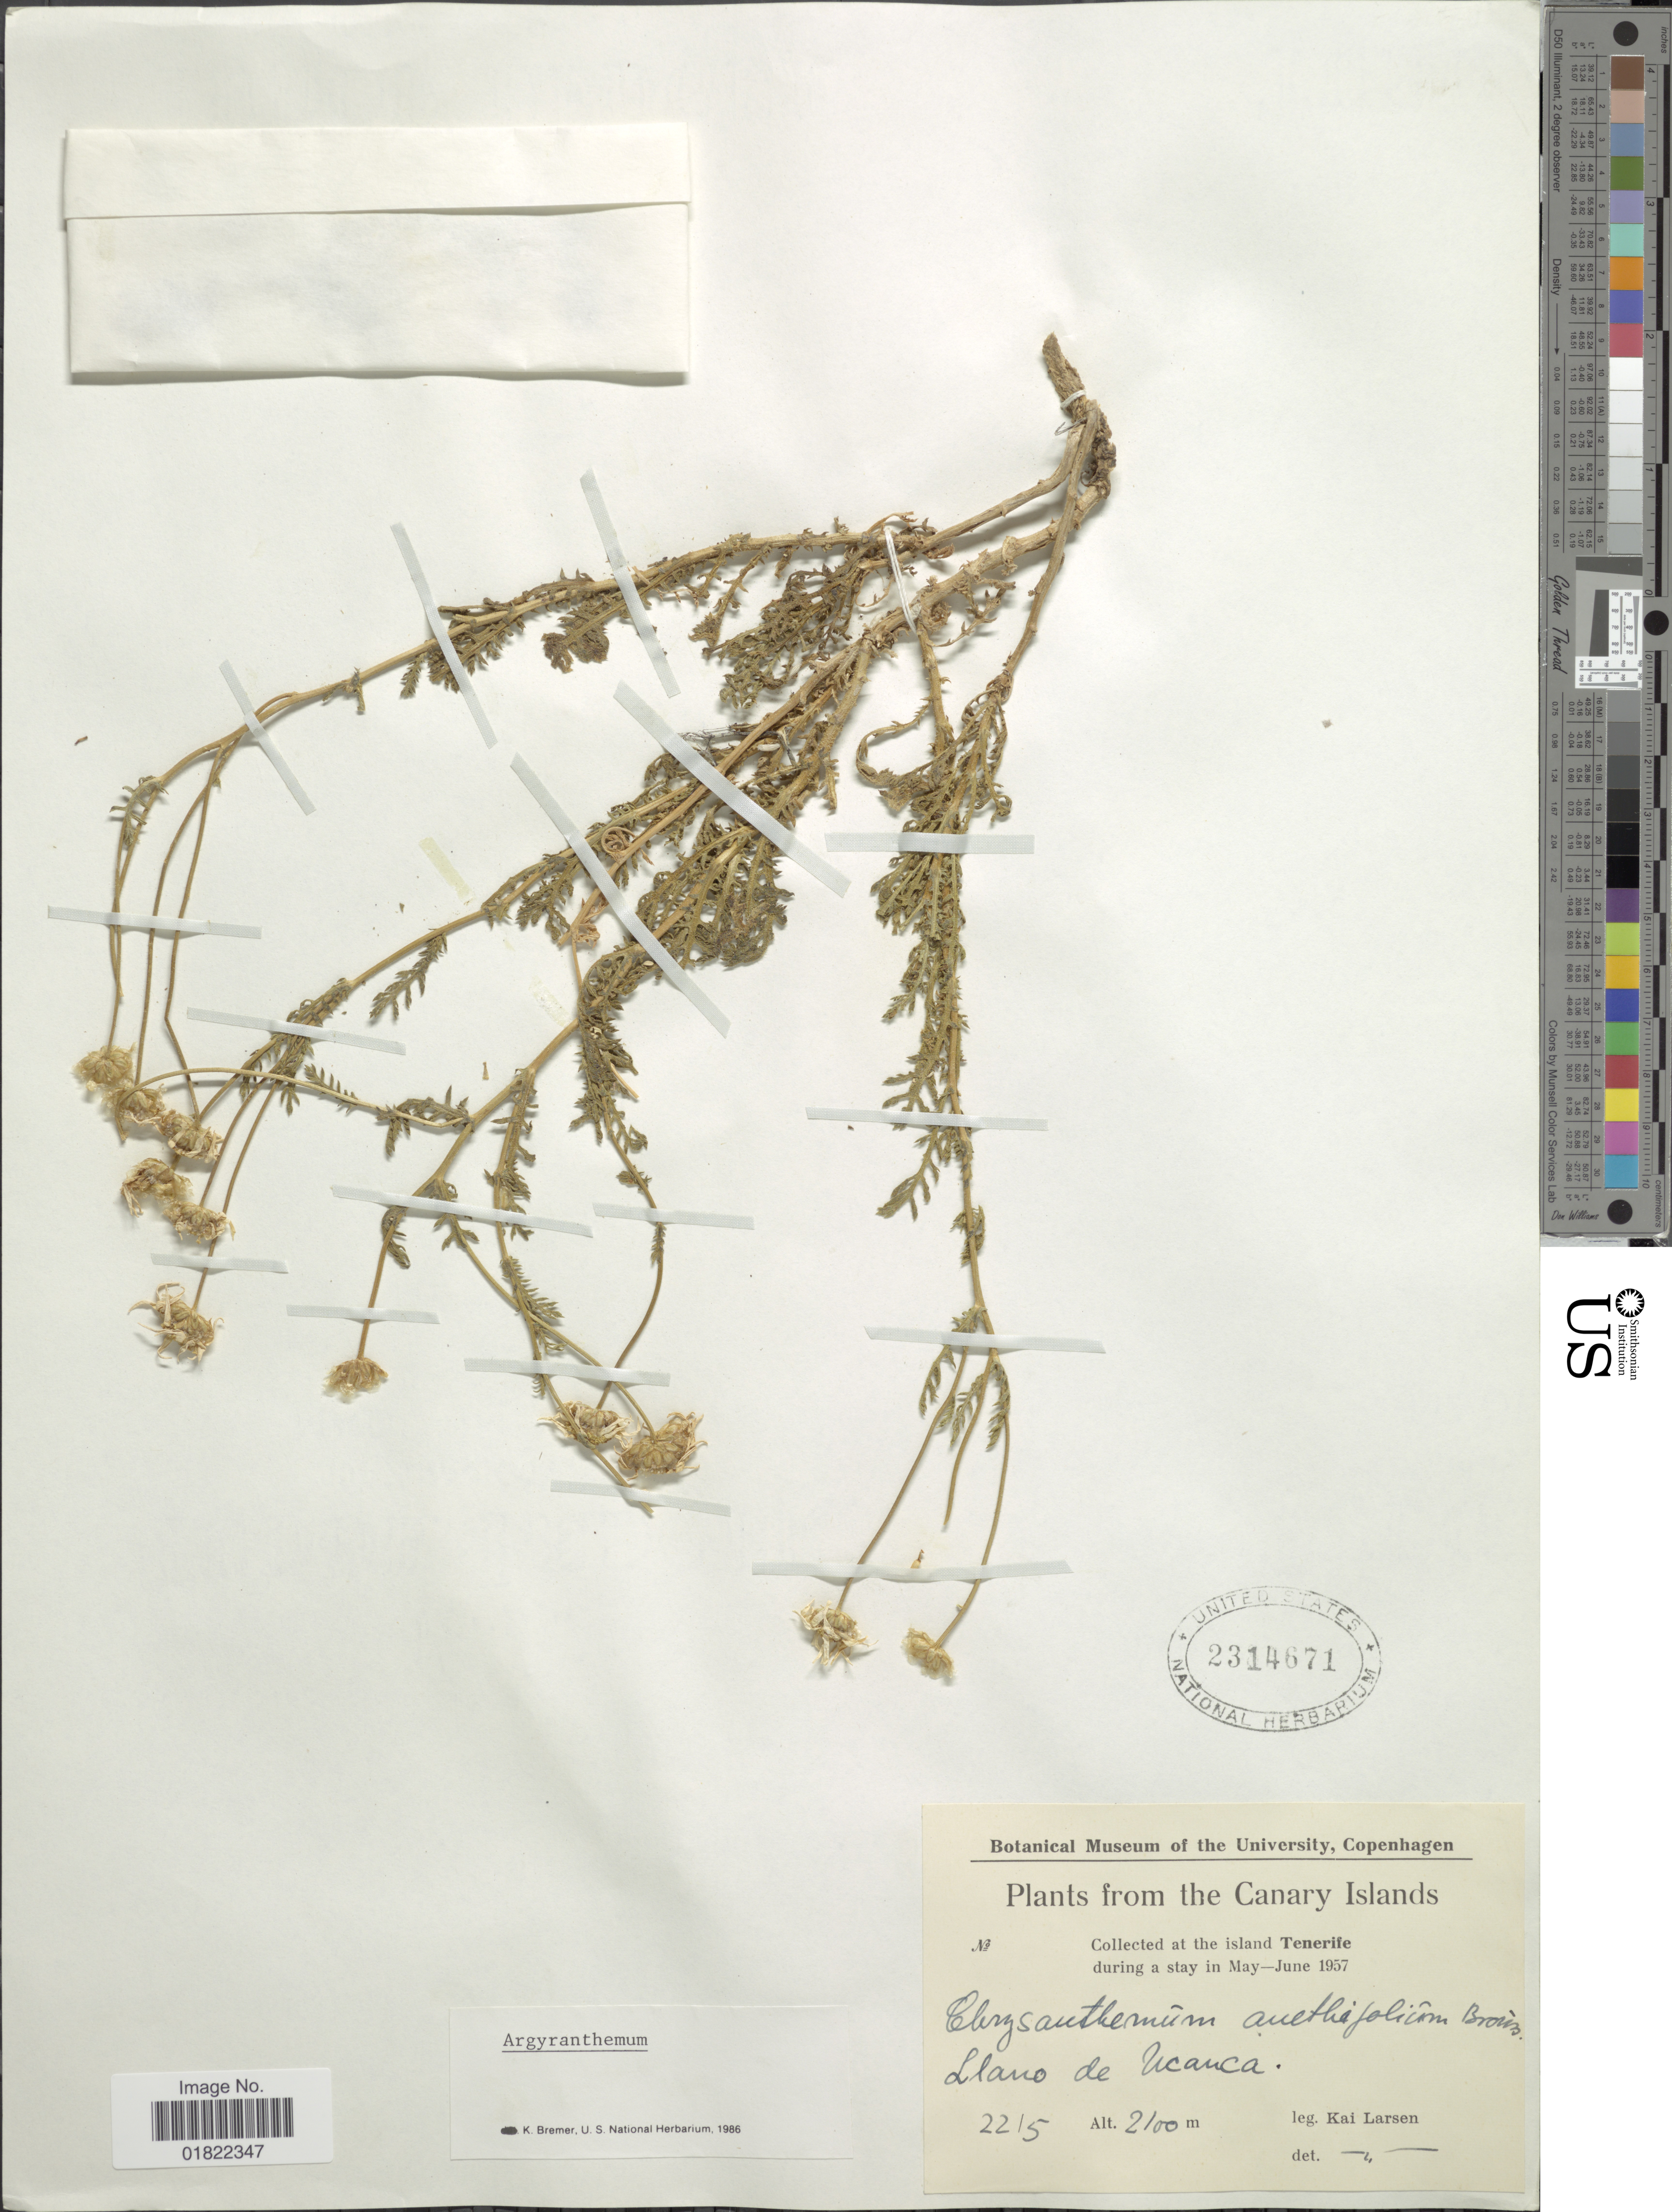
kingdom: Plantae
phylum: Tracheophyta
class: Magnoliopsida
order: Asterales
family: Asteraceae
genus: Argyranthemum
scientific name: Argyranthemum sp.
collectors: K. Larsen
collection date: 1957-05-22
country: Spain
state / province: Canarias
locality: The Canary Islands, at the island Tenerife, Llano de Ucanca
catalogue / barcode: US 2314671